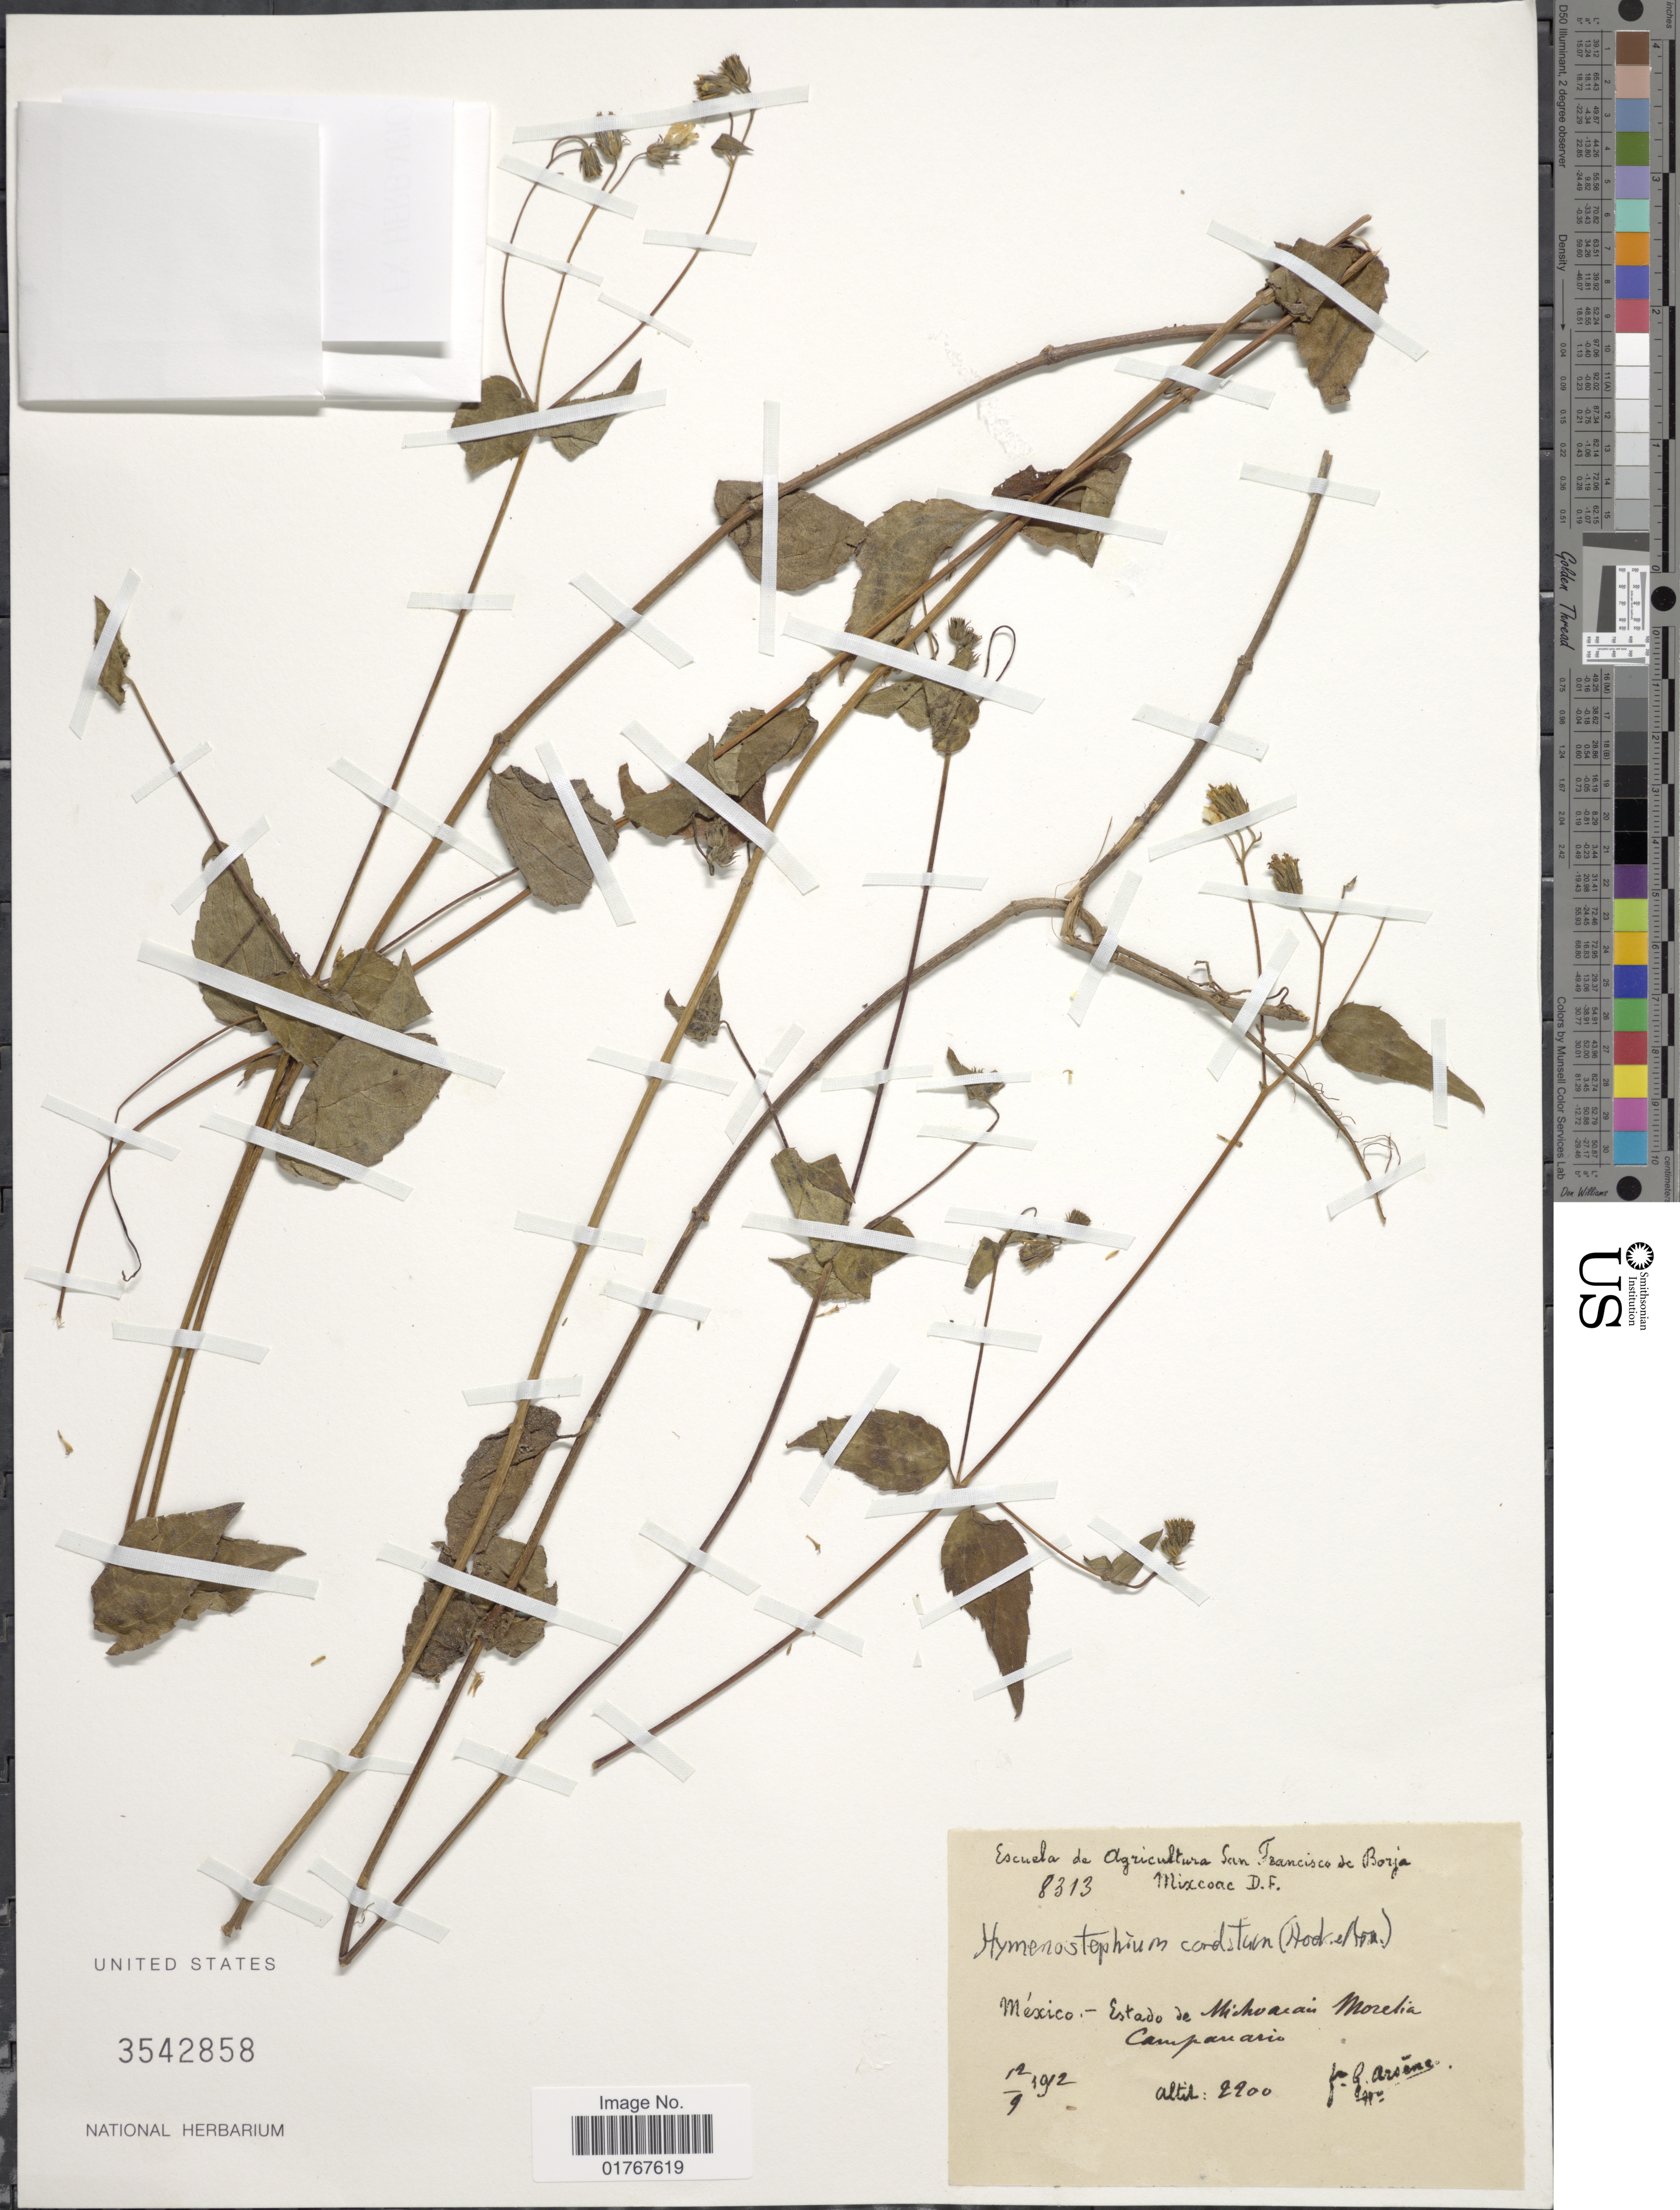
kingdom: Plantae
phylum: Tracheophyta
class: Magnoliopsida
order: Asterales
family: Asteraceae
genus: Viguiera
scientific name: Viguiera cordata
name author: (Hook. & Arn.) D'Arcy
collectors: Bro. G. Arsène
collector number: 8313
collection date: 1912-09-12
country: Mexico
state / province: Michoacán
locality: Morelia Campanario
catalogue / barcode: US 3542858